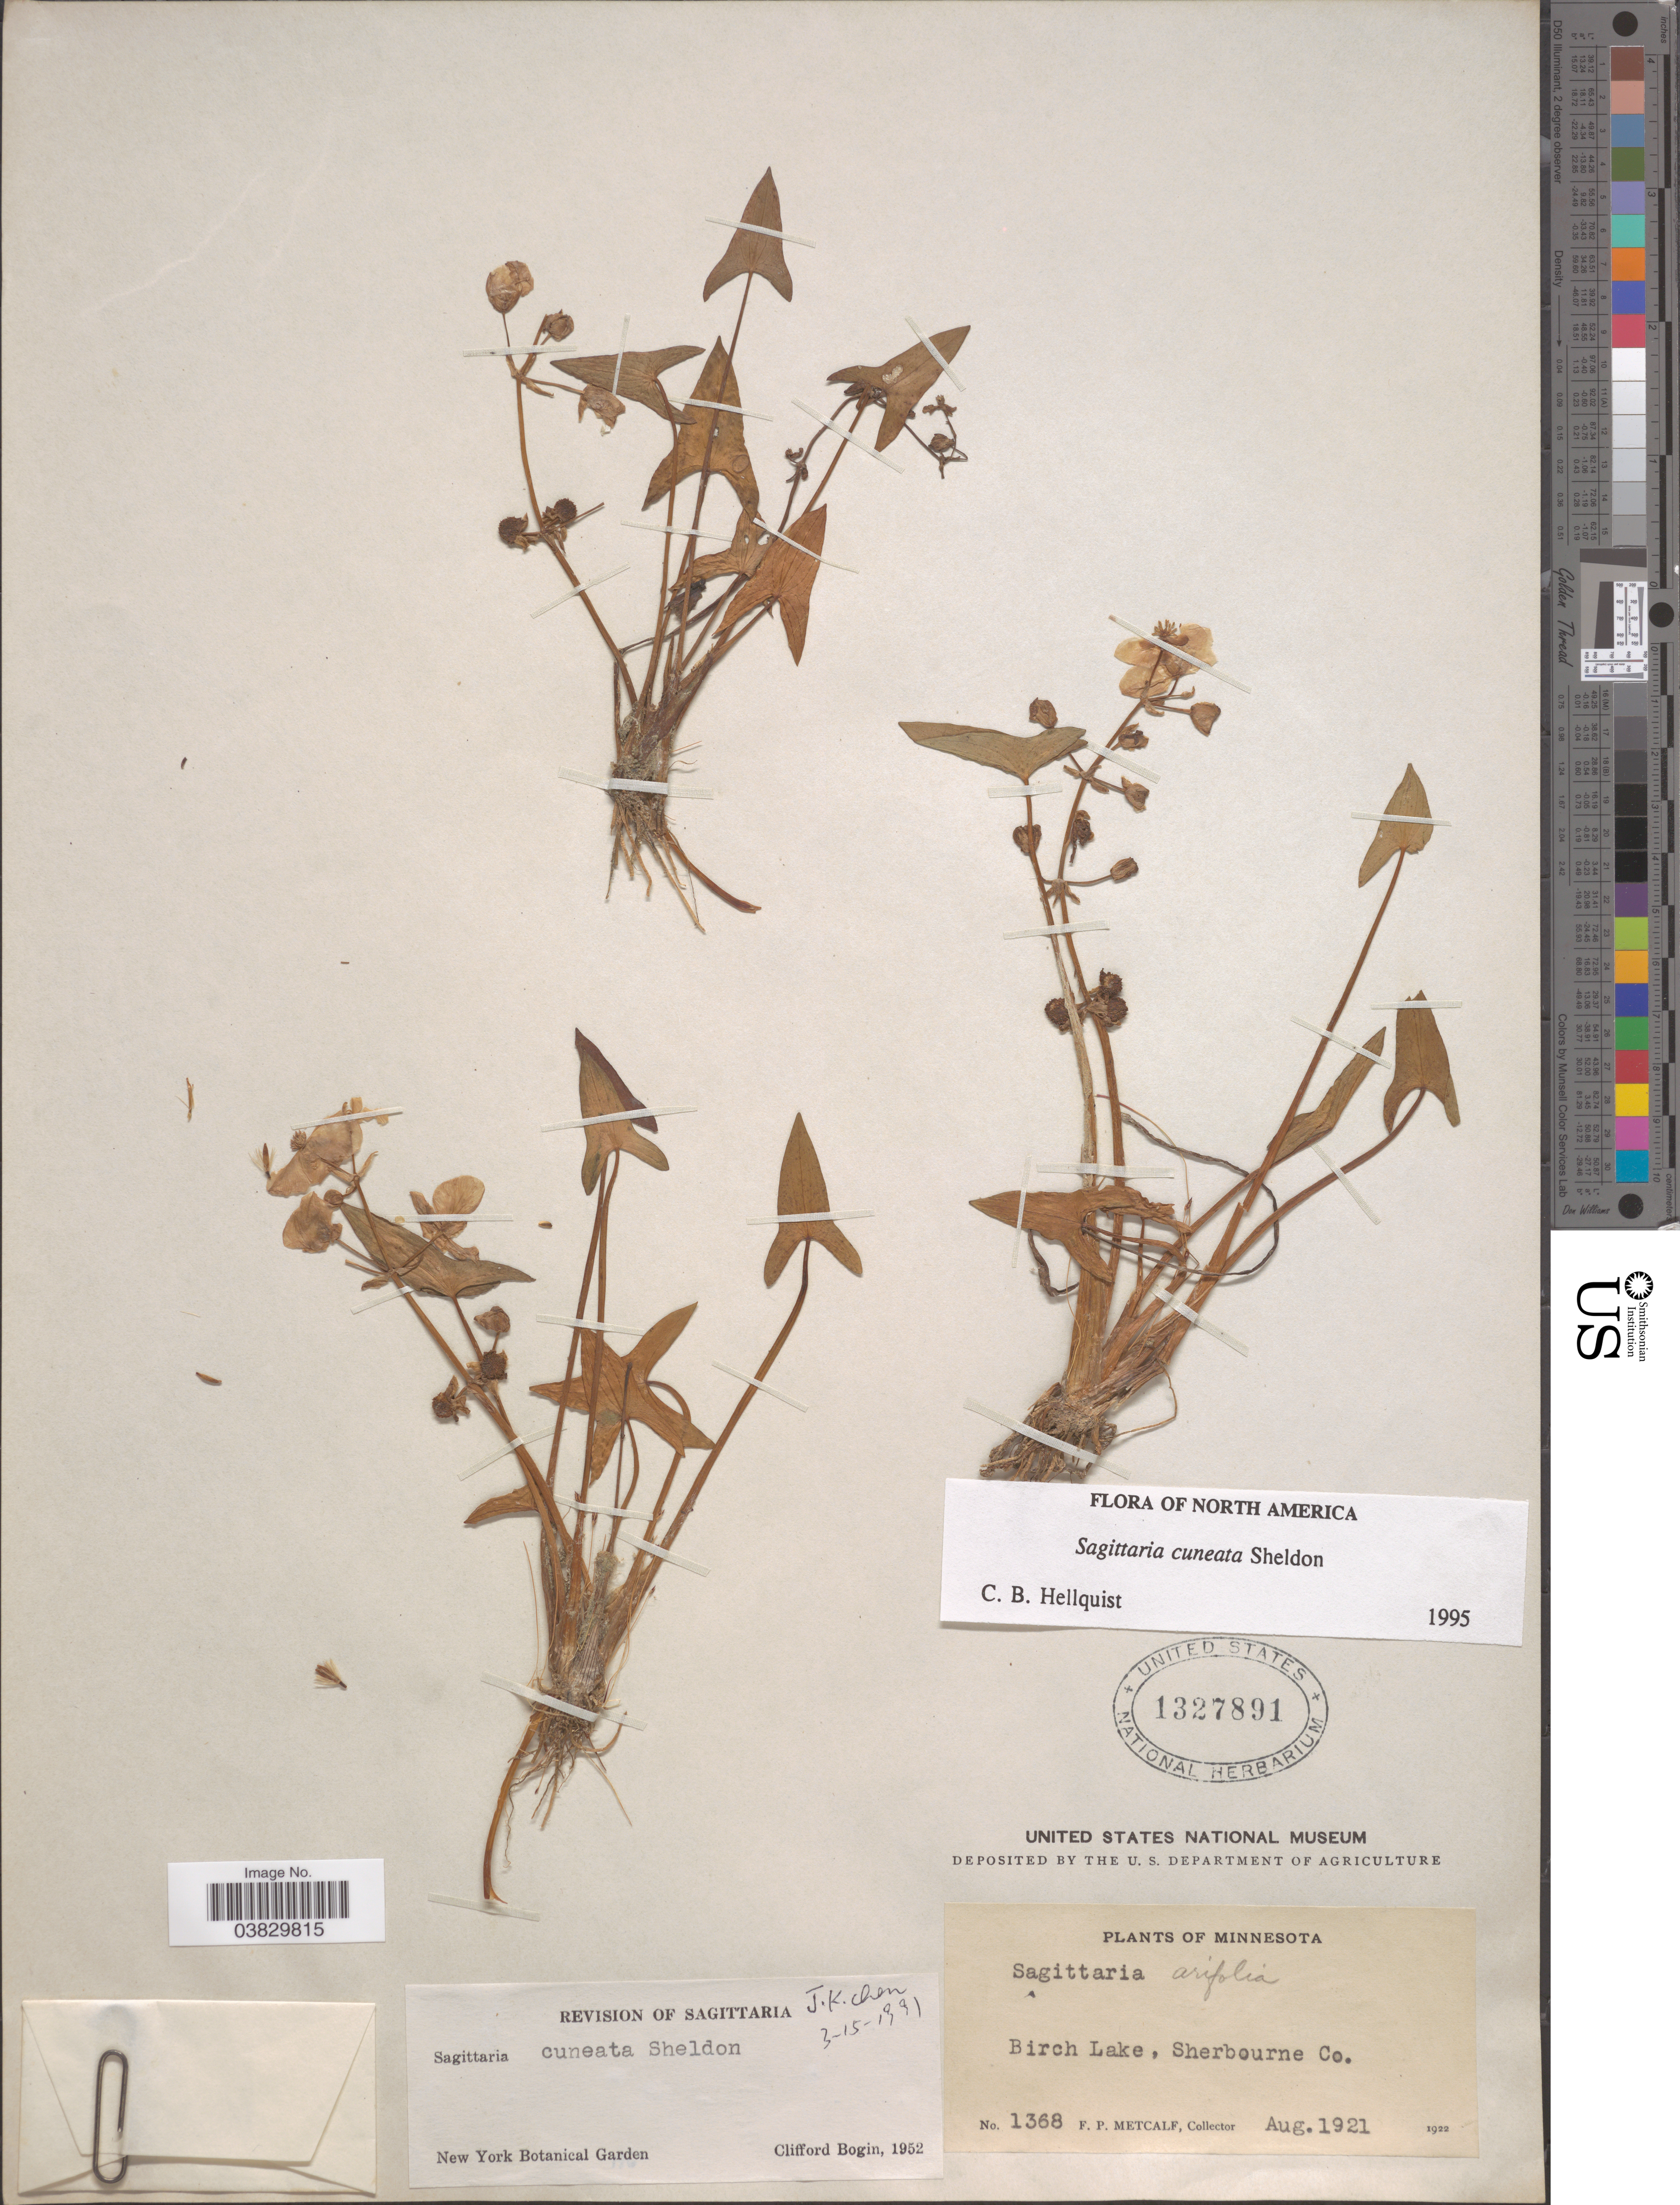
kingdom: Plantae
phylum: Tracheophyta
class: Liliopsida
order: Alismatales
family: Alismataceae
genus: Sagittaria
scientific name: Sagittaria cuneata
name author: E. Sheld.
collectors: F. Metcalf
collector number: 1368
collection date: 1921-08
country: United States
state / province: Minnesota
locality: Birch Lake, Sherbourne Co.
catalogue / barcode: US 1327891